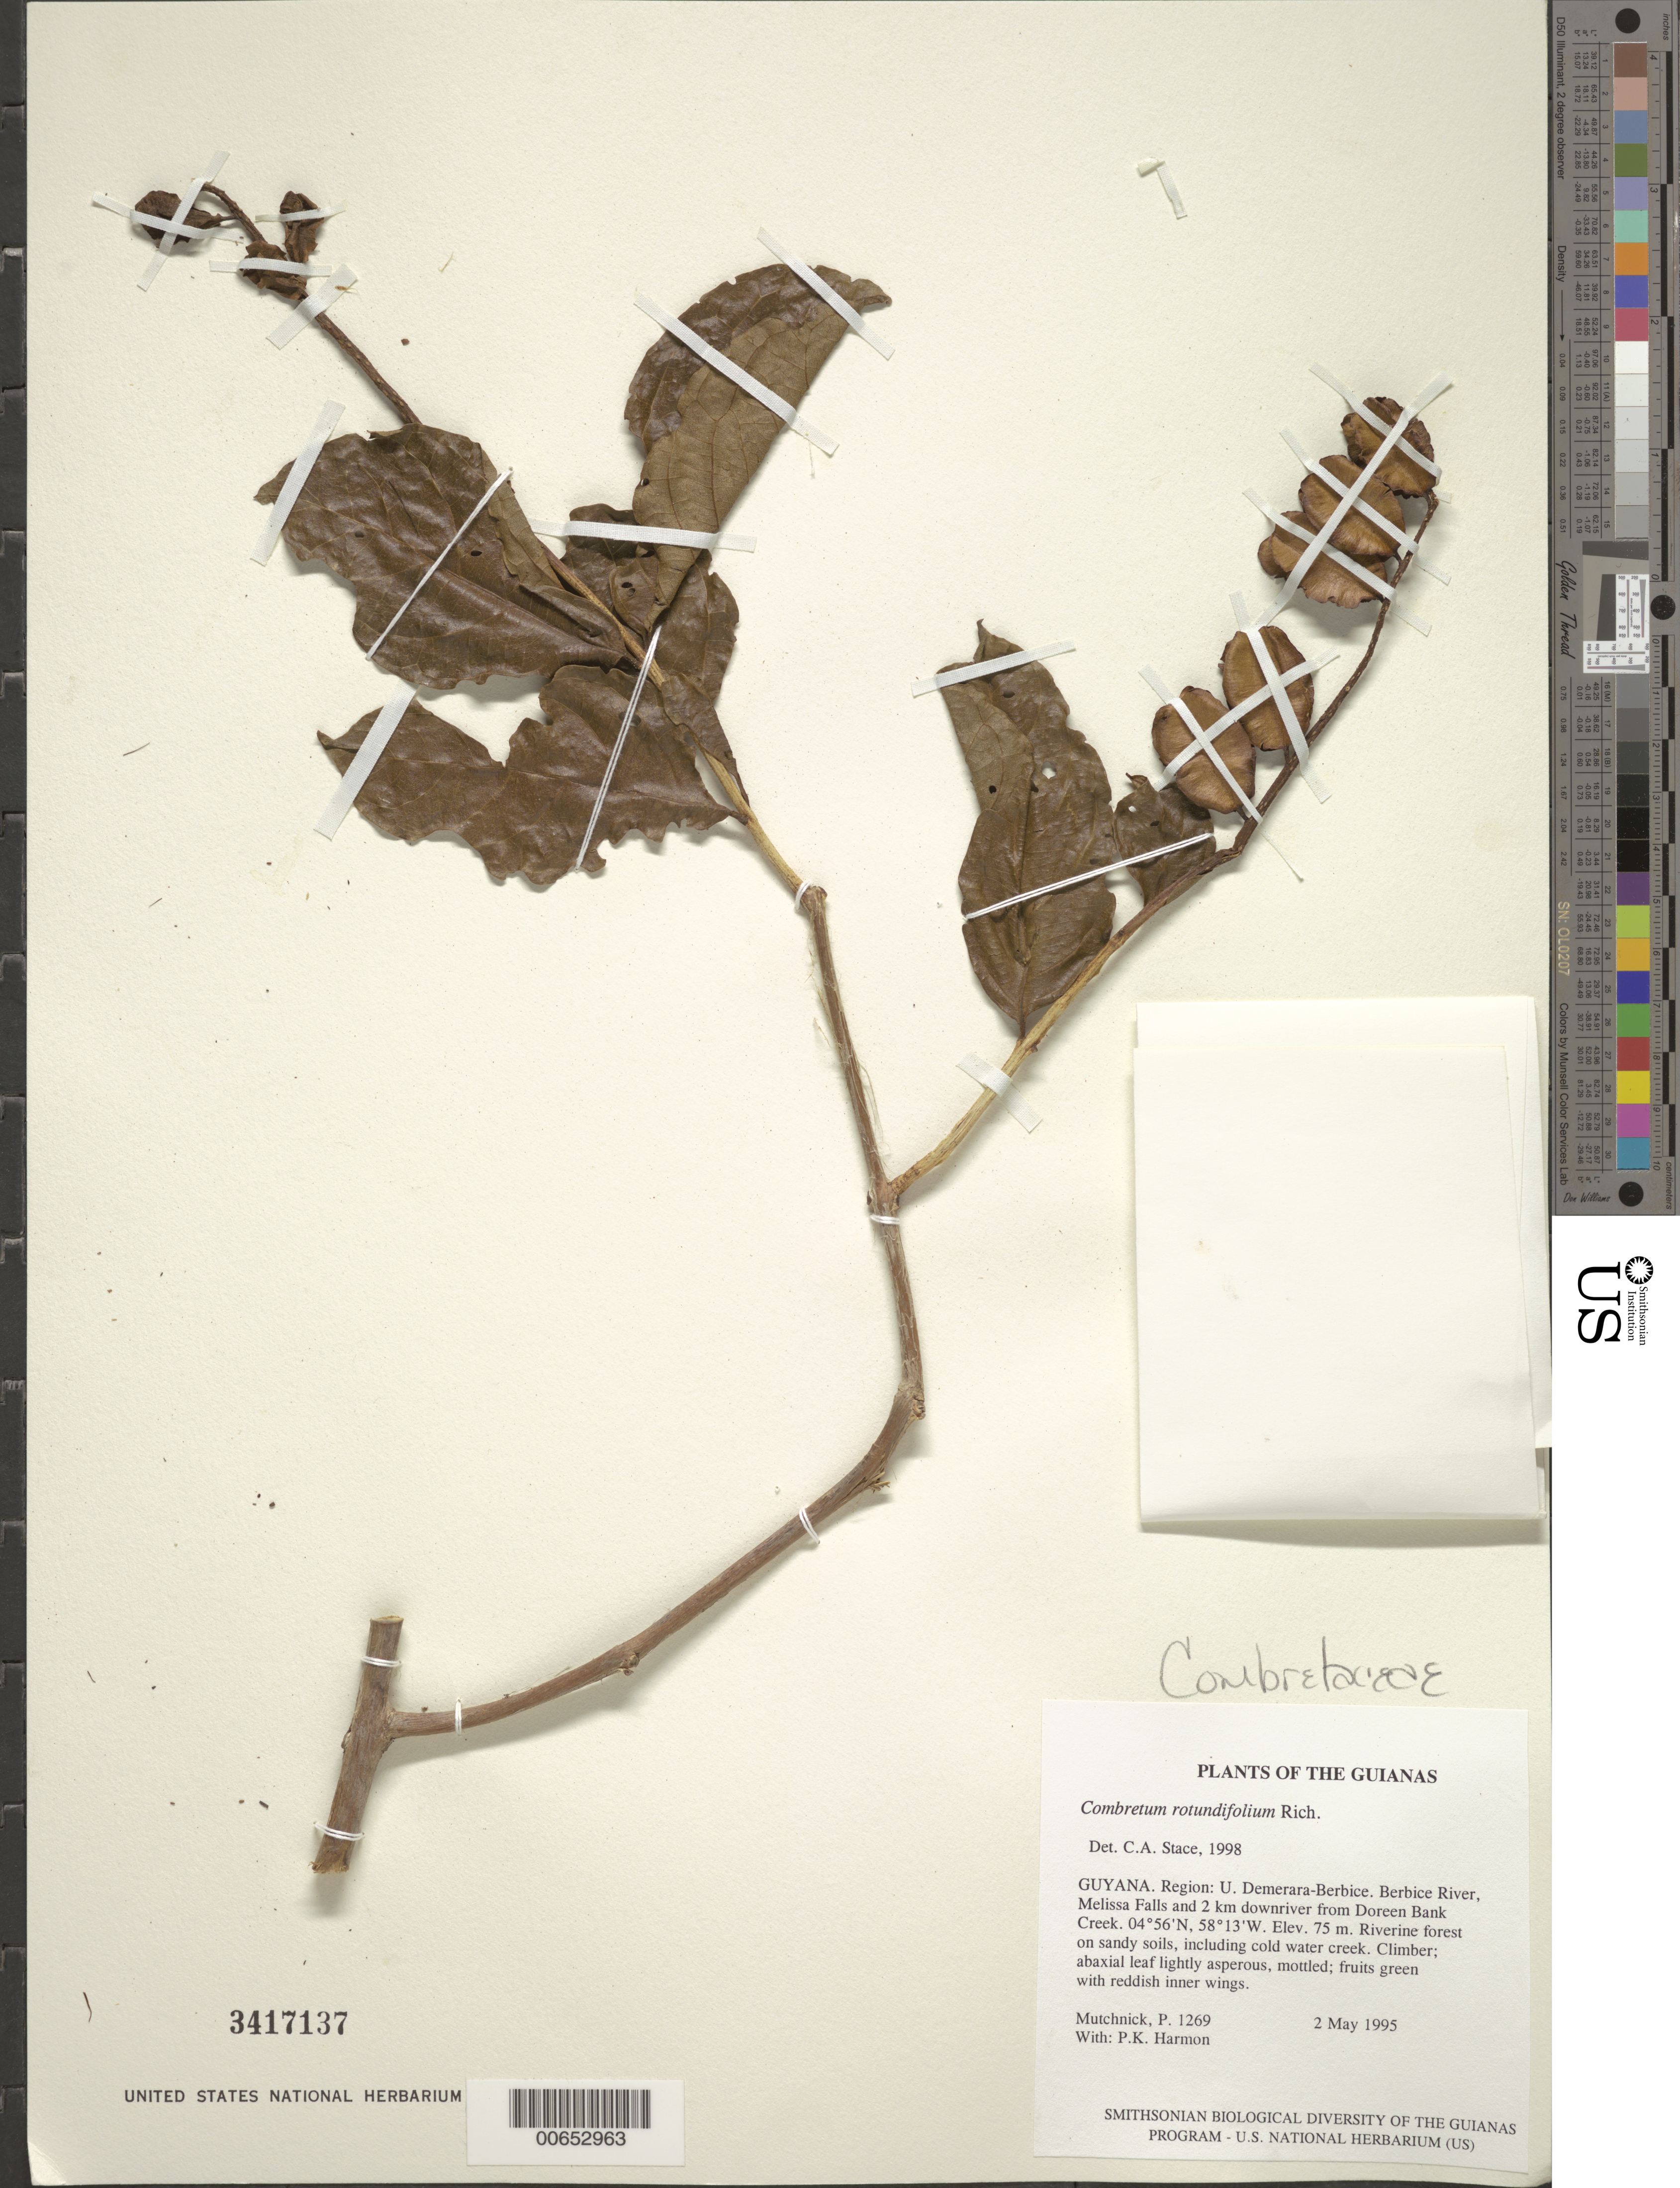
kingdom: Plantae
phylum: Tracheophyta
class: Magnoliopsida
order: Myrtales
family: Combretaceae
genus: Combretum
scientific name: Combretum rotundifolium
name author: Rich.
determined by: Stace, C. A.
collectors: P. Mutchnick & P. Harmon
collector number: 1269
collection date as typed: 2 May 1995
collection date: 1995-05-02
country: Guyana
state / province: U. Demerara-Berbice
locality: Berbice River, Melissa Falls and 2 km downriver from Doreen Bank Creek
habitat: Riverine forest on sandy soils, including cold water creek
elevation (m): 75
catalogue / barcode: US 3417137